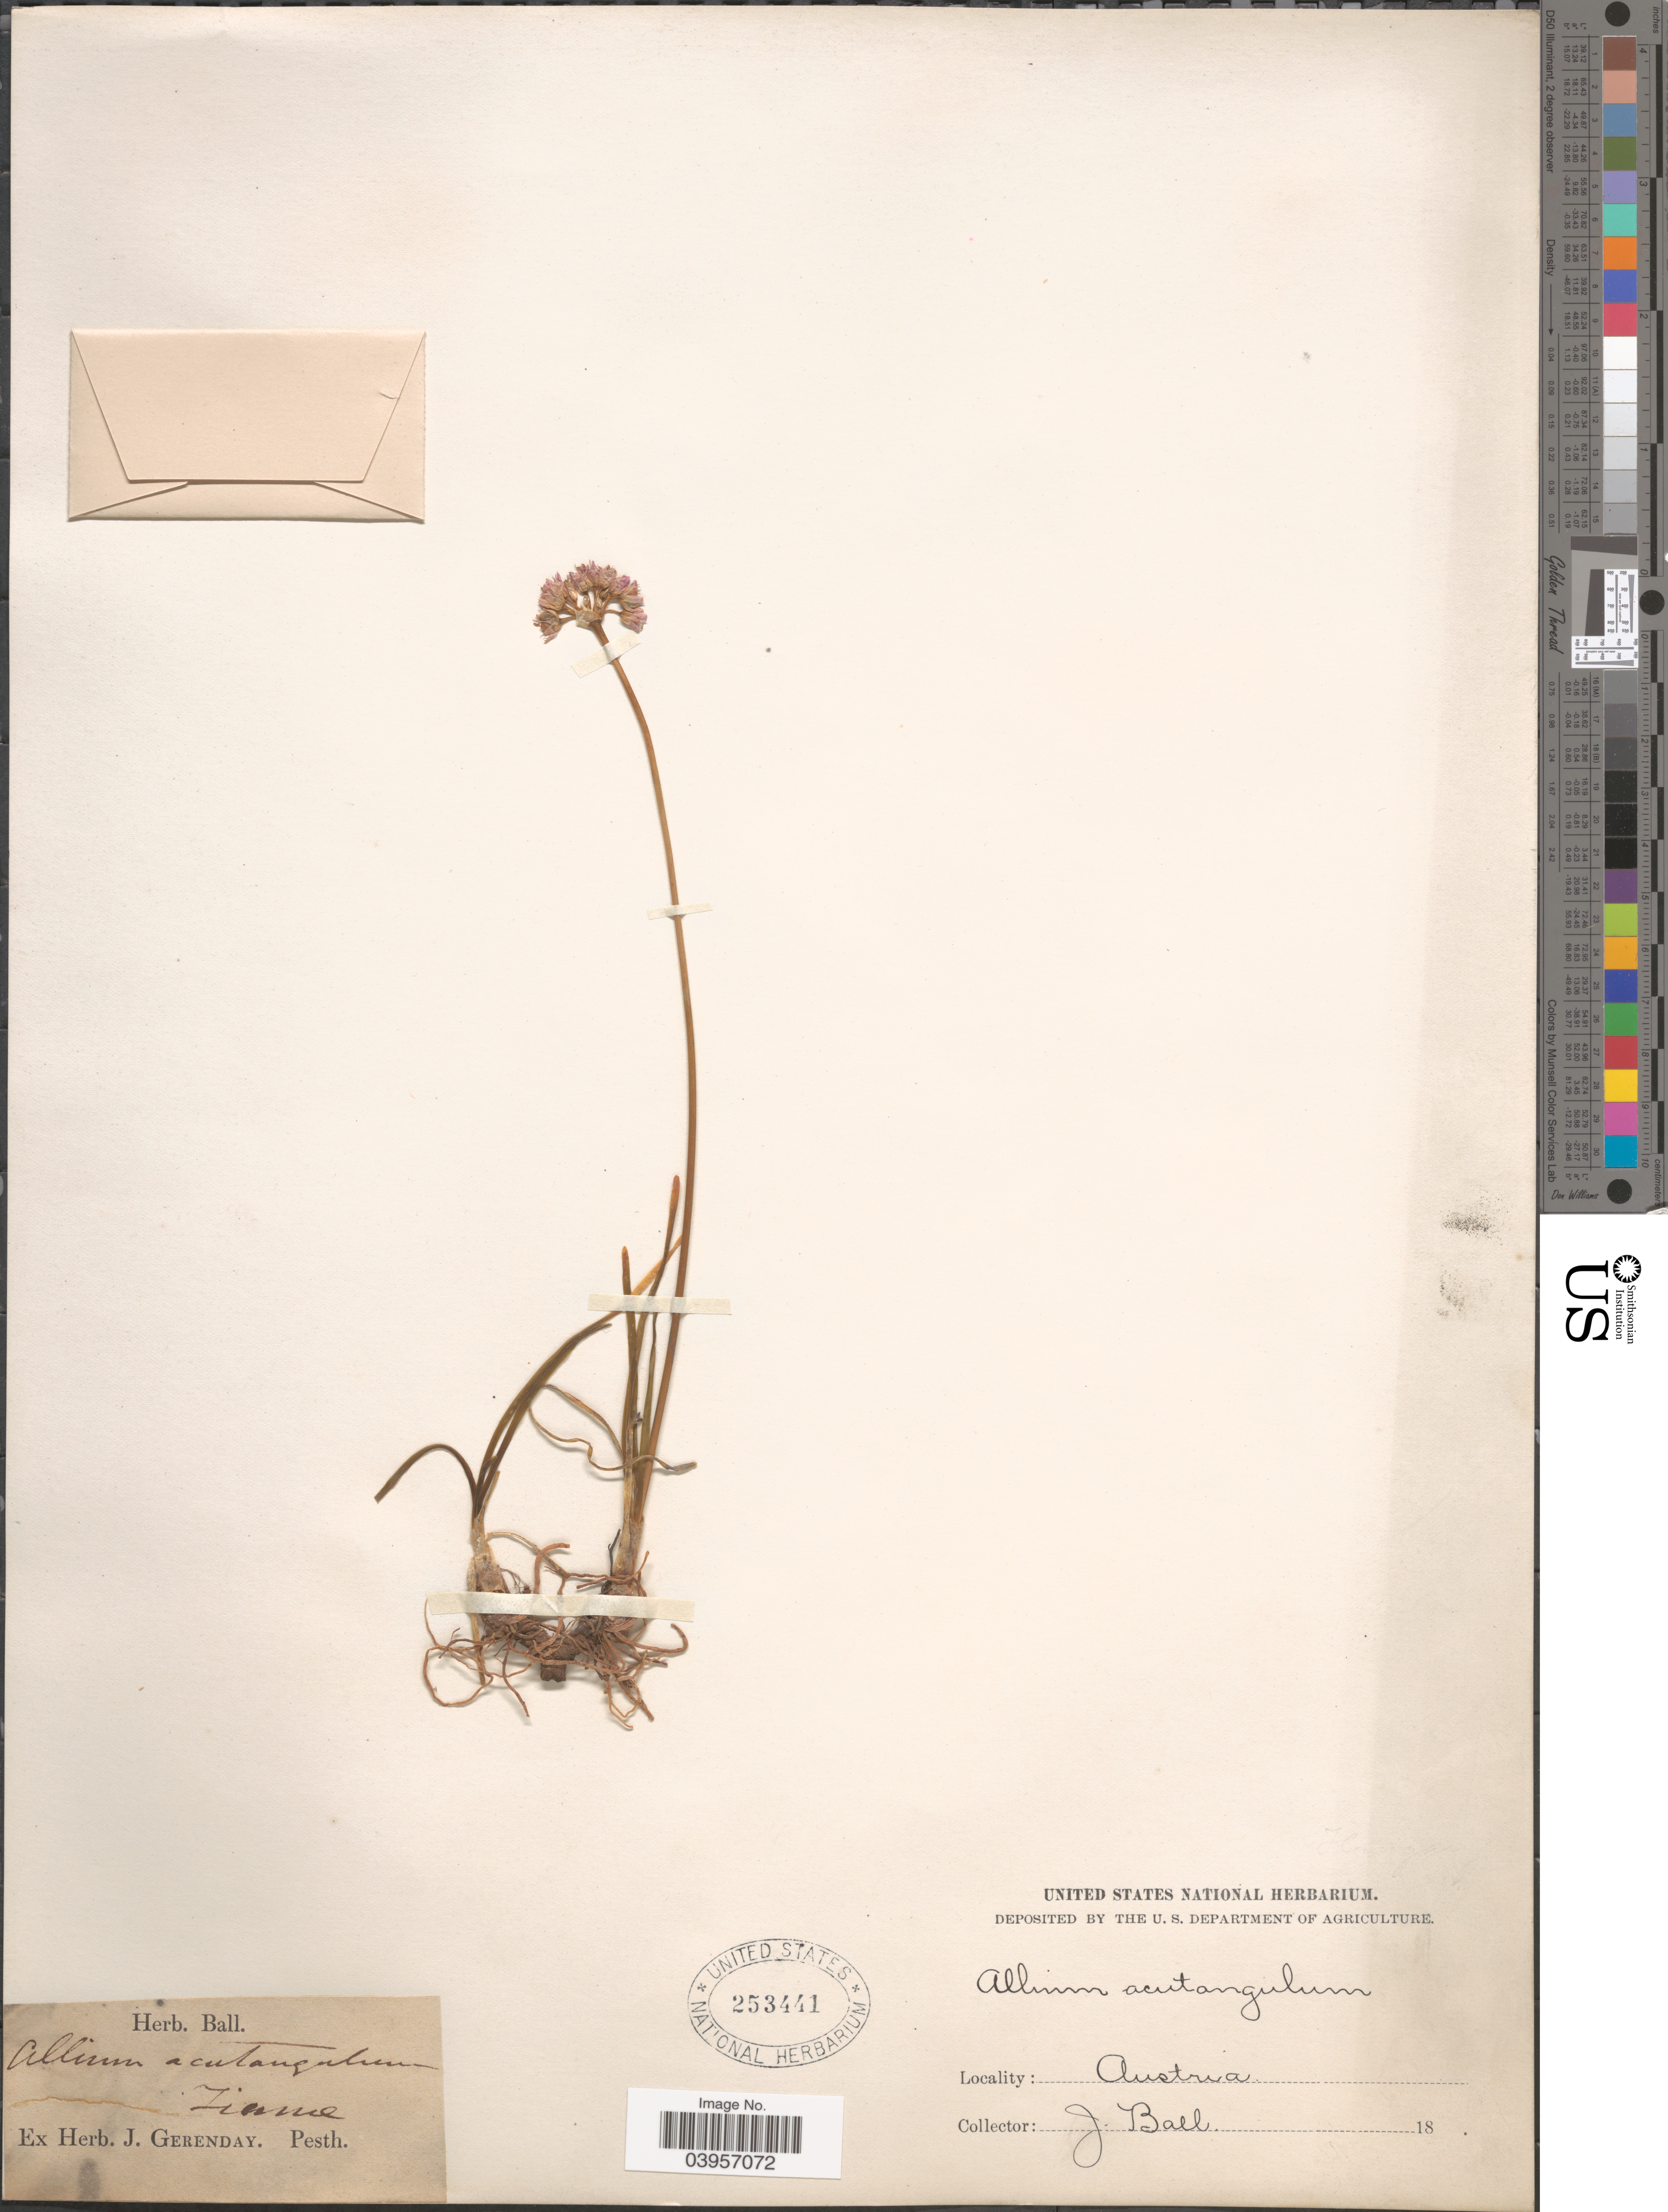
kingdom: Plantae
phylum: Tracheophyta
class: Liliopsida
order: Asparagales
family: Amaryllidaceae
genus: Allium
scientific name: Allium angulosum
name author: L.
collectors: J. Ball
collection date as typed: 18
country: Austria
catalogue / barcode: US 253441